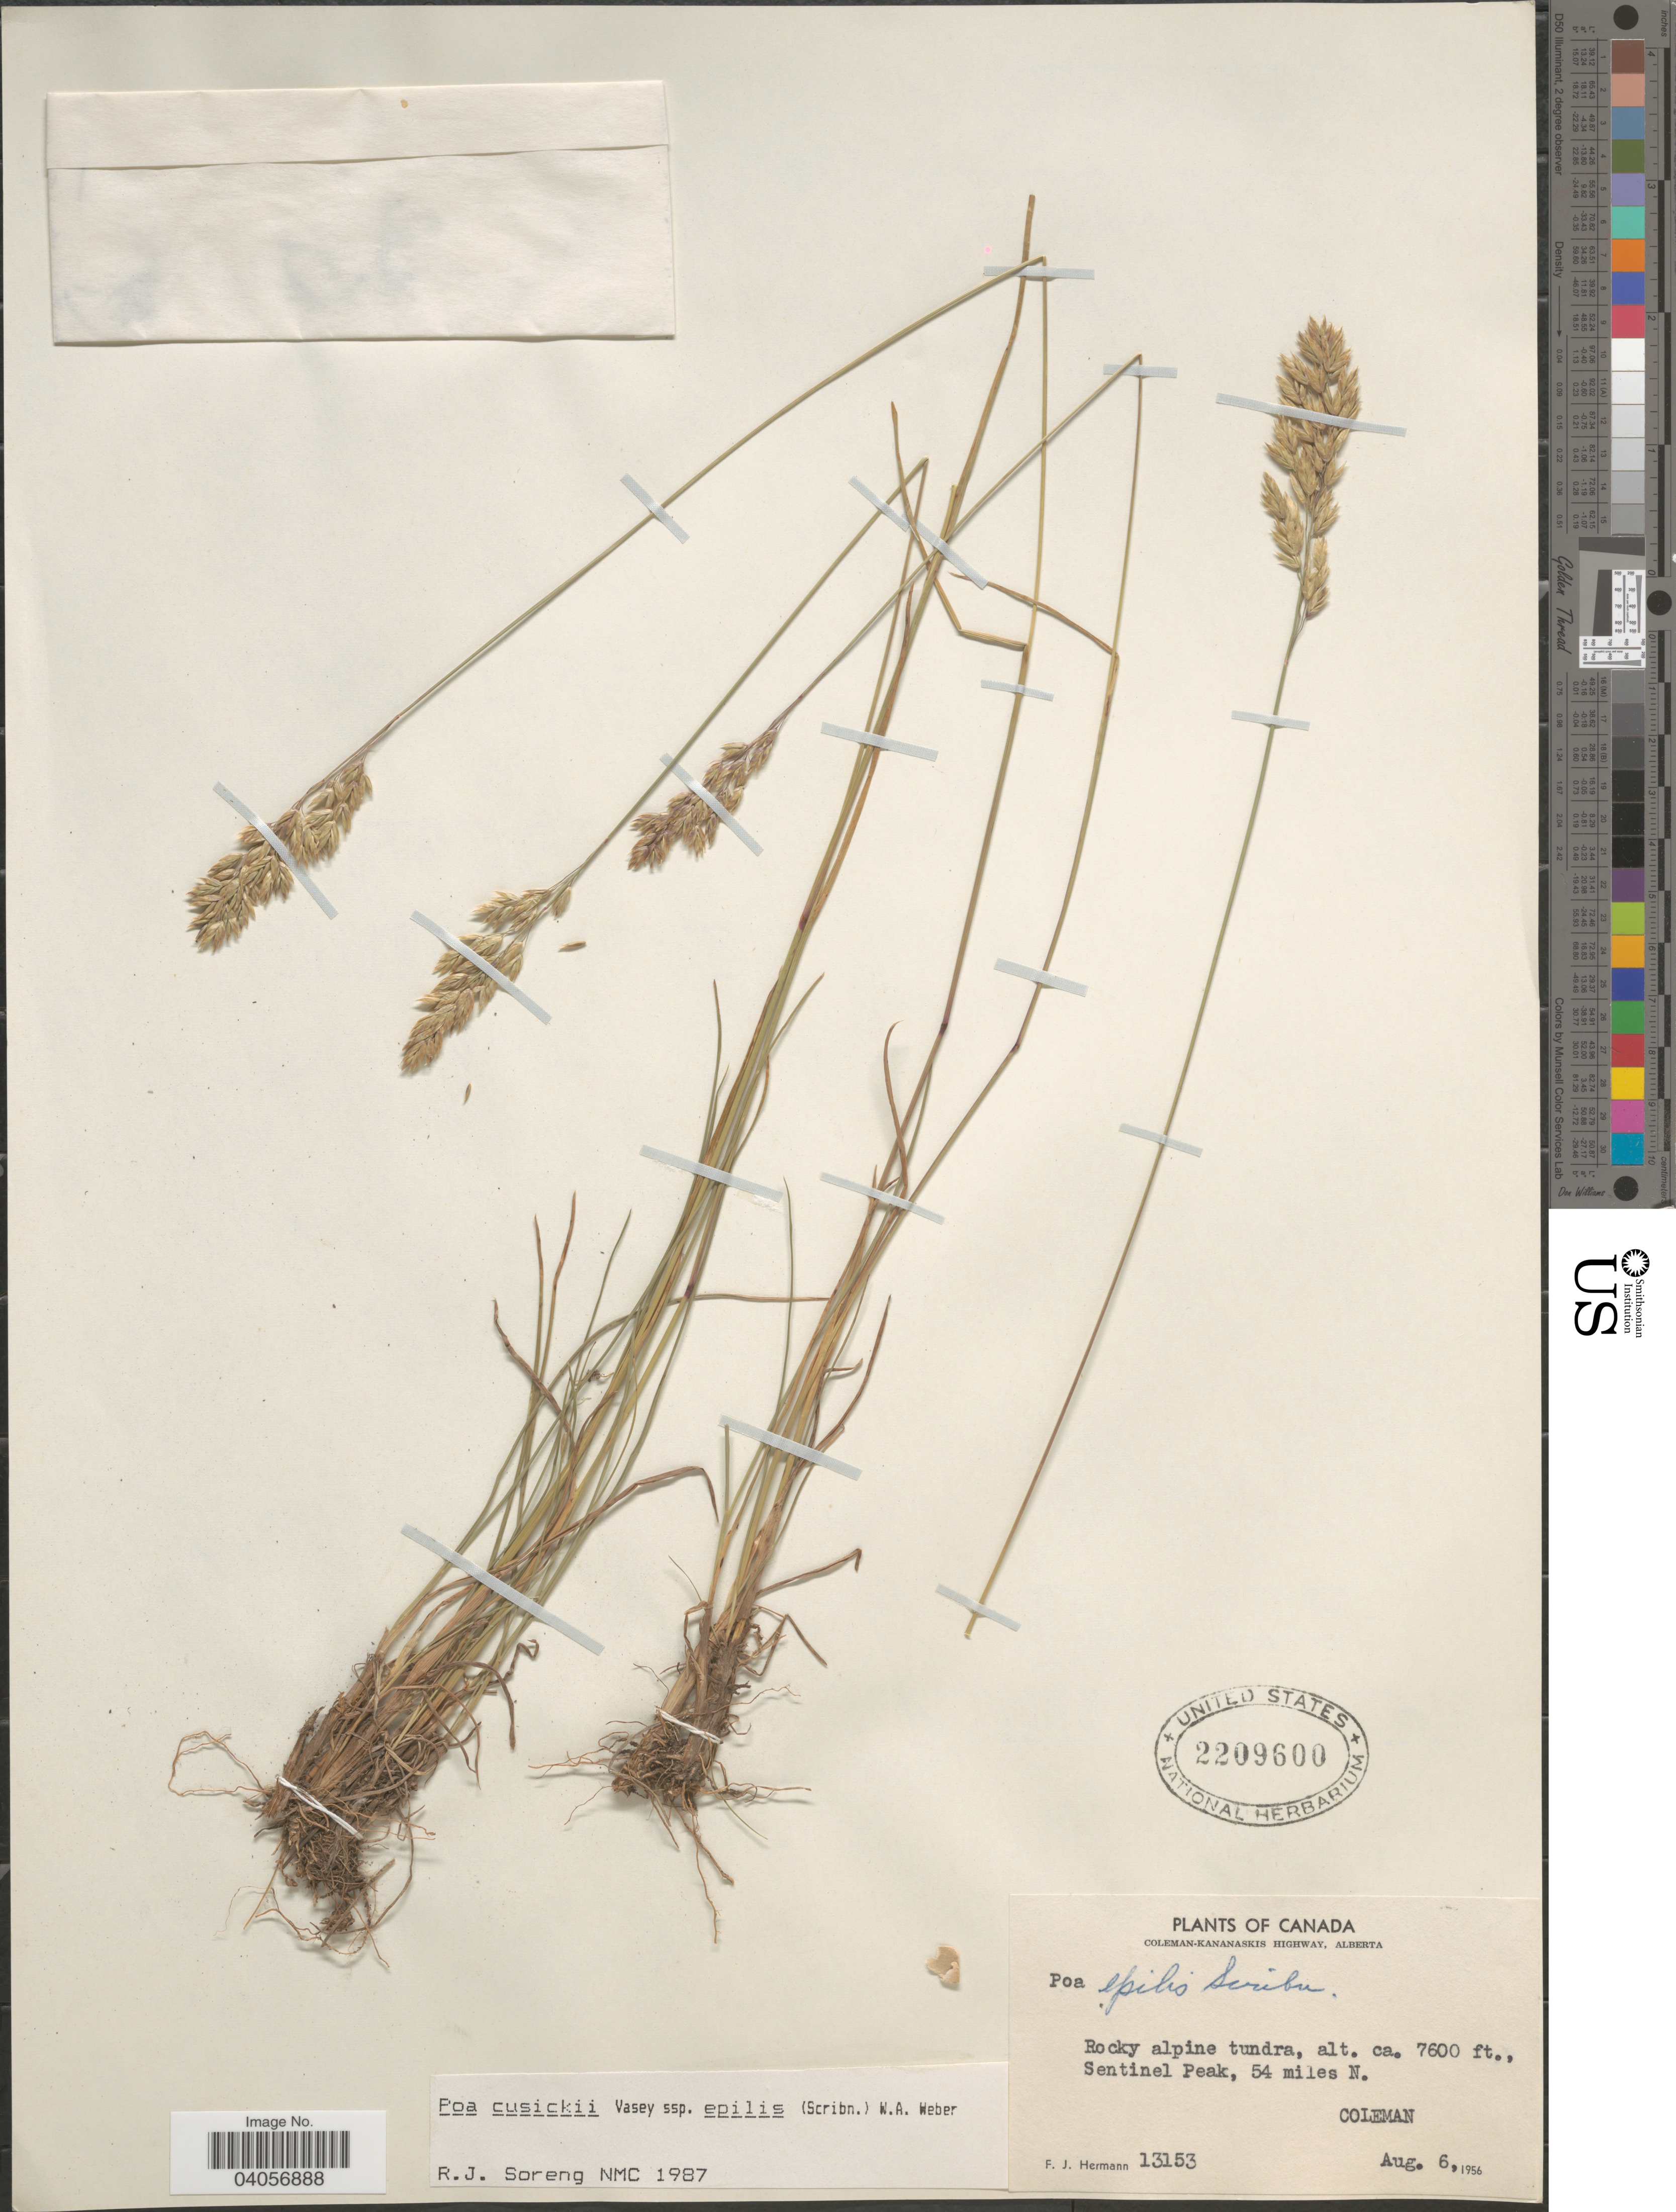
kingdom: Plantae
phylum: Tracheophyta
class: Liliopsida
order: Poales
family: Poaceae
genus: Poa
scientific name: Poa cusickii subsp. epilis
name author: (Scribn.) W.A. Weber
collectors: F. J. Hermann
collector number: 13153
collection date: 1956-08-06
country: Canada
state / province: Alberta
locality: Coleman-Kananaskis Highway. Sentinel Peak, 54 miles N. Coleman.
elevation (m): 2316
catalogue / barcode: US 2209600